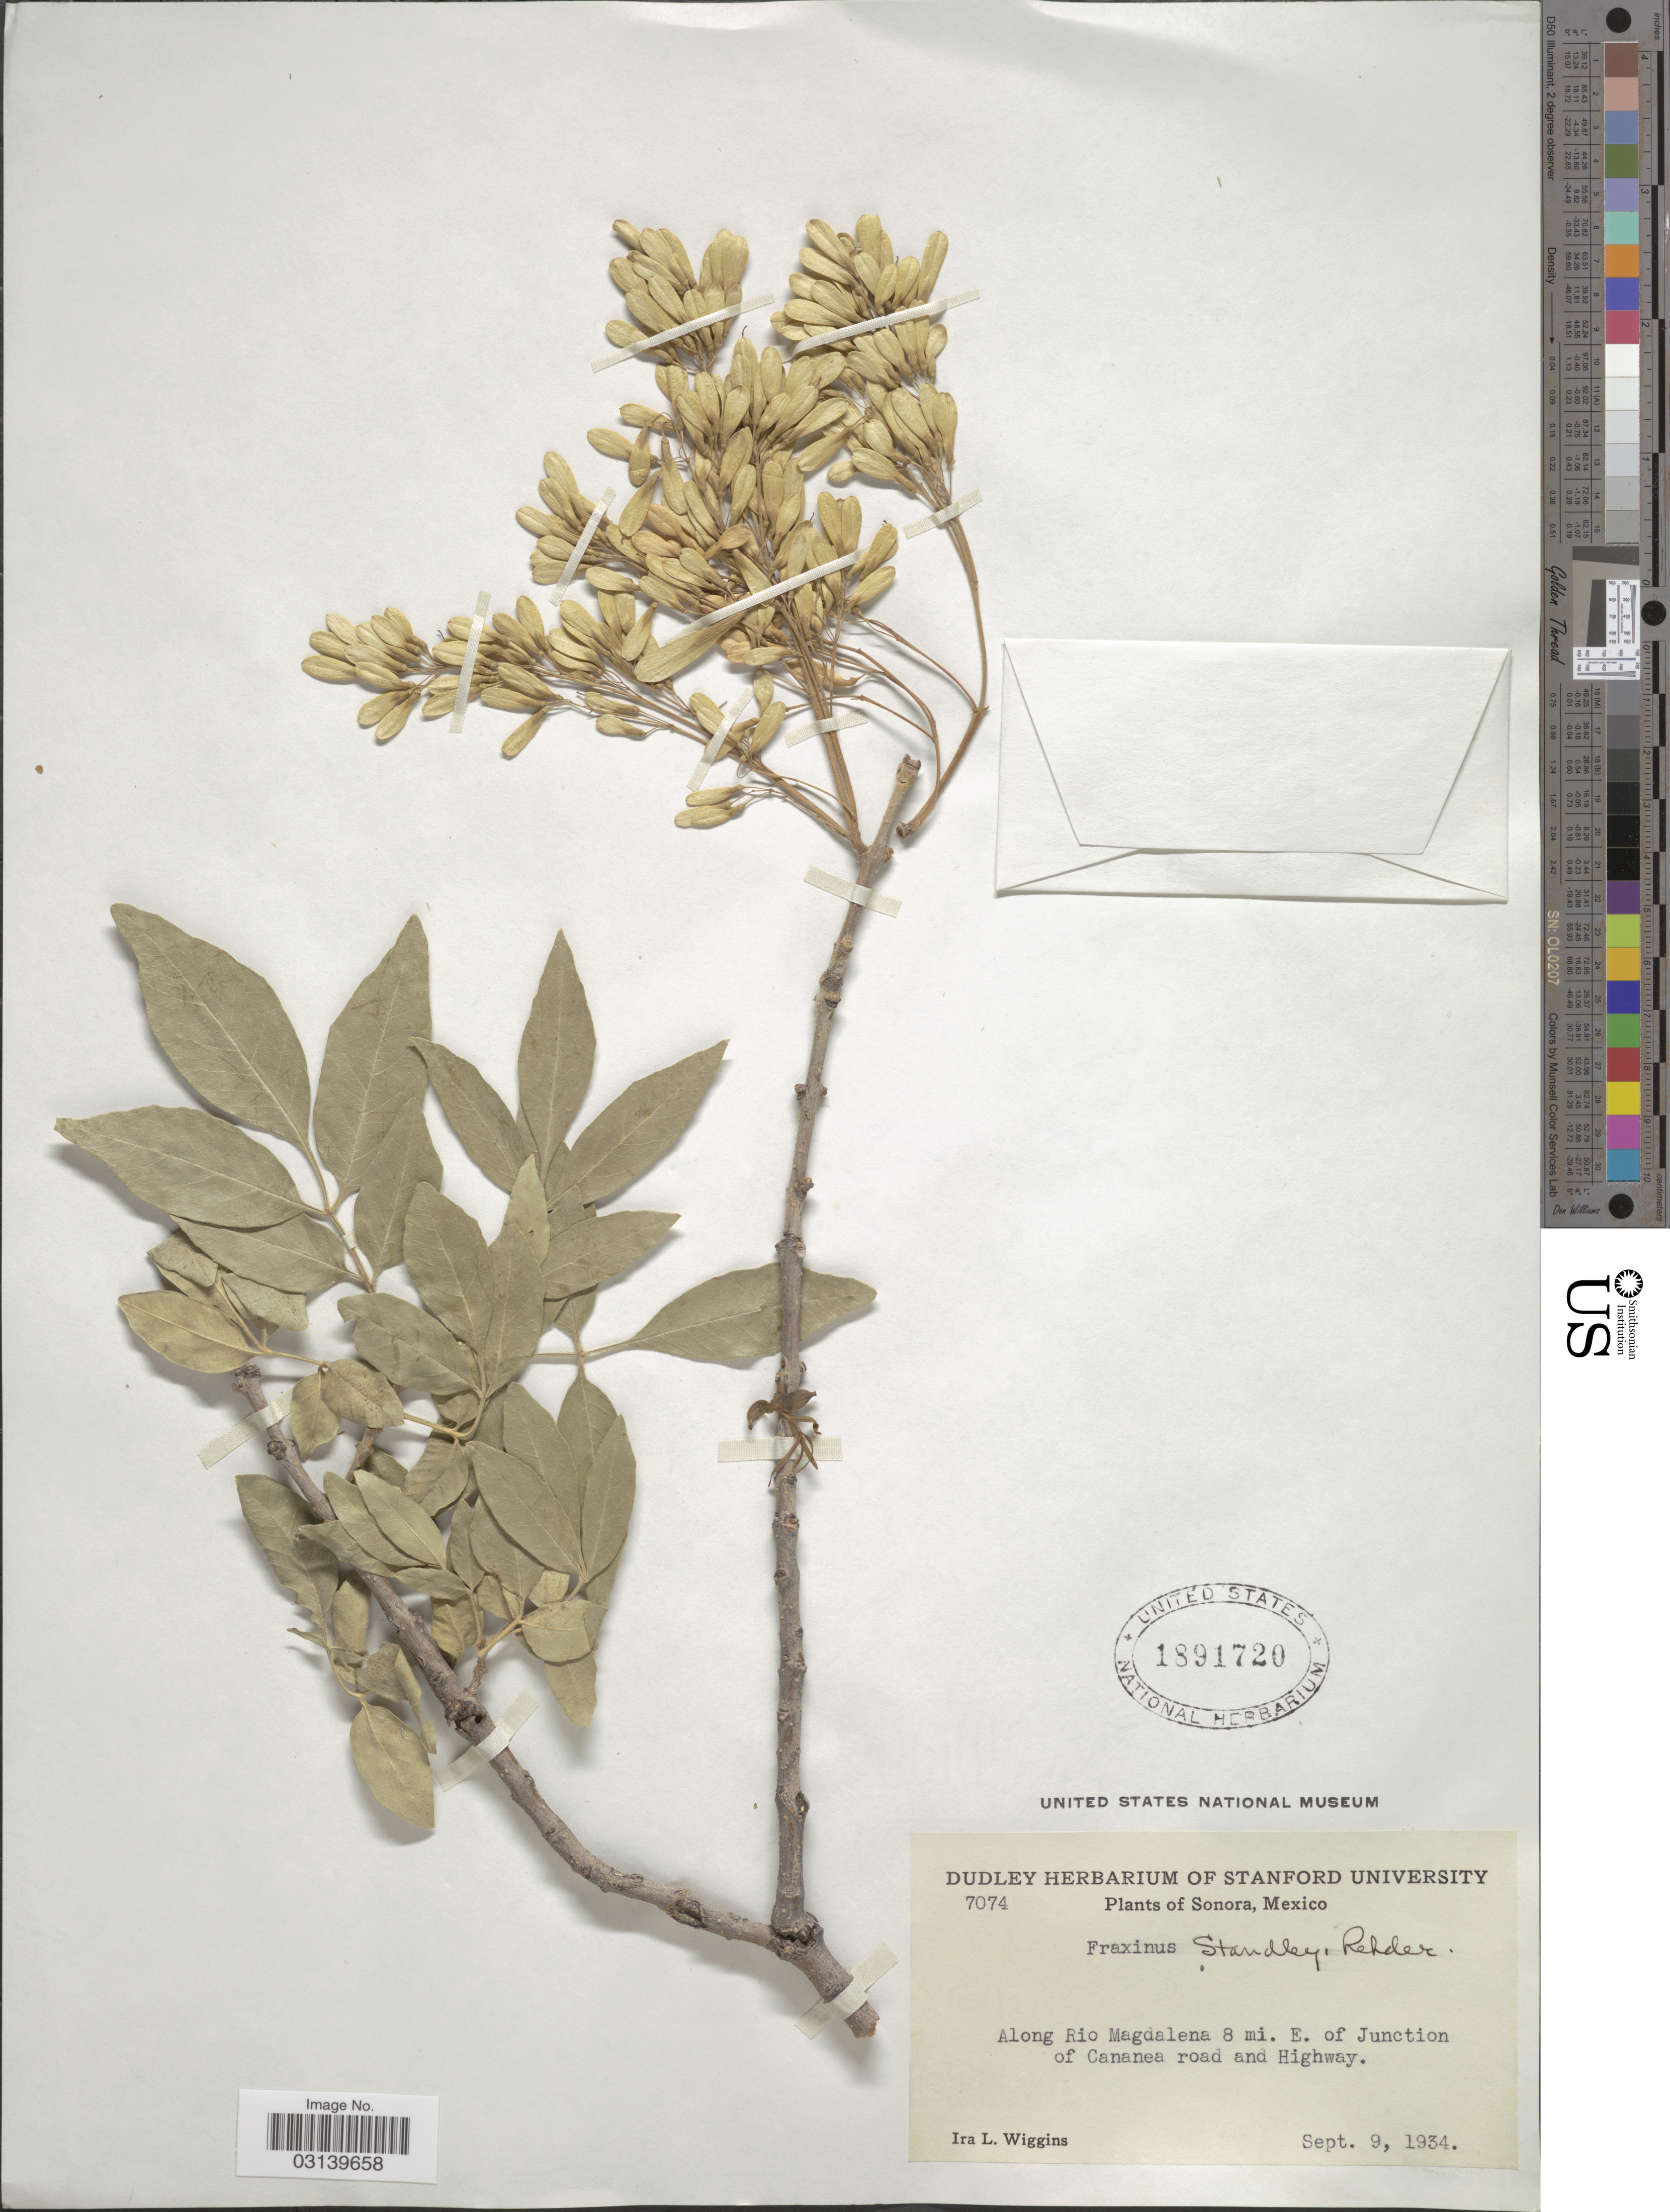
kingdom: Plantae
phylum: Tracheophyta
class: Magnoliopsida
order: Lamiales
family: Oleaceae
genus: Fraxinus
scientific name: Fraxinus velutina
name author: Torr.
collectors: I. L. Wiggins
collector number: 7074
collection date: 1934-09-09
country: Mexico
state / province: Sonora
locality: Along Rio Magdalena 8 mi. E. of Junction of Cananea road and Highway.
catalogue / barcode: US 1891720